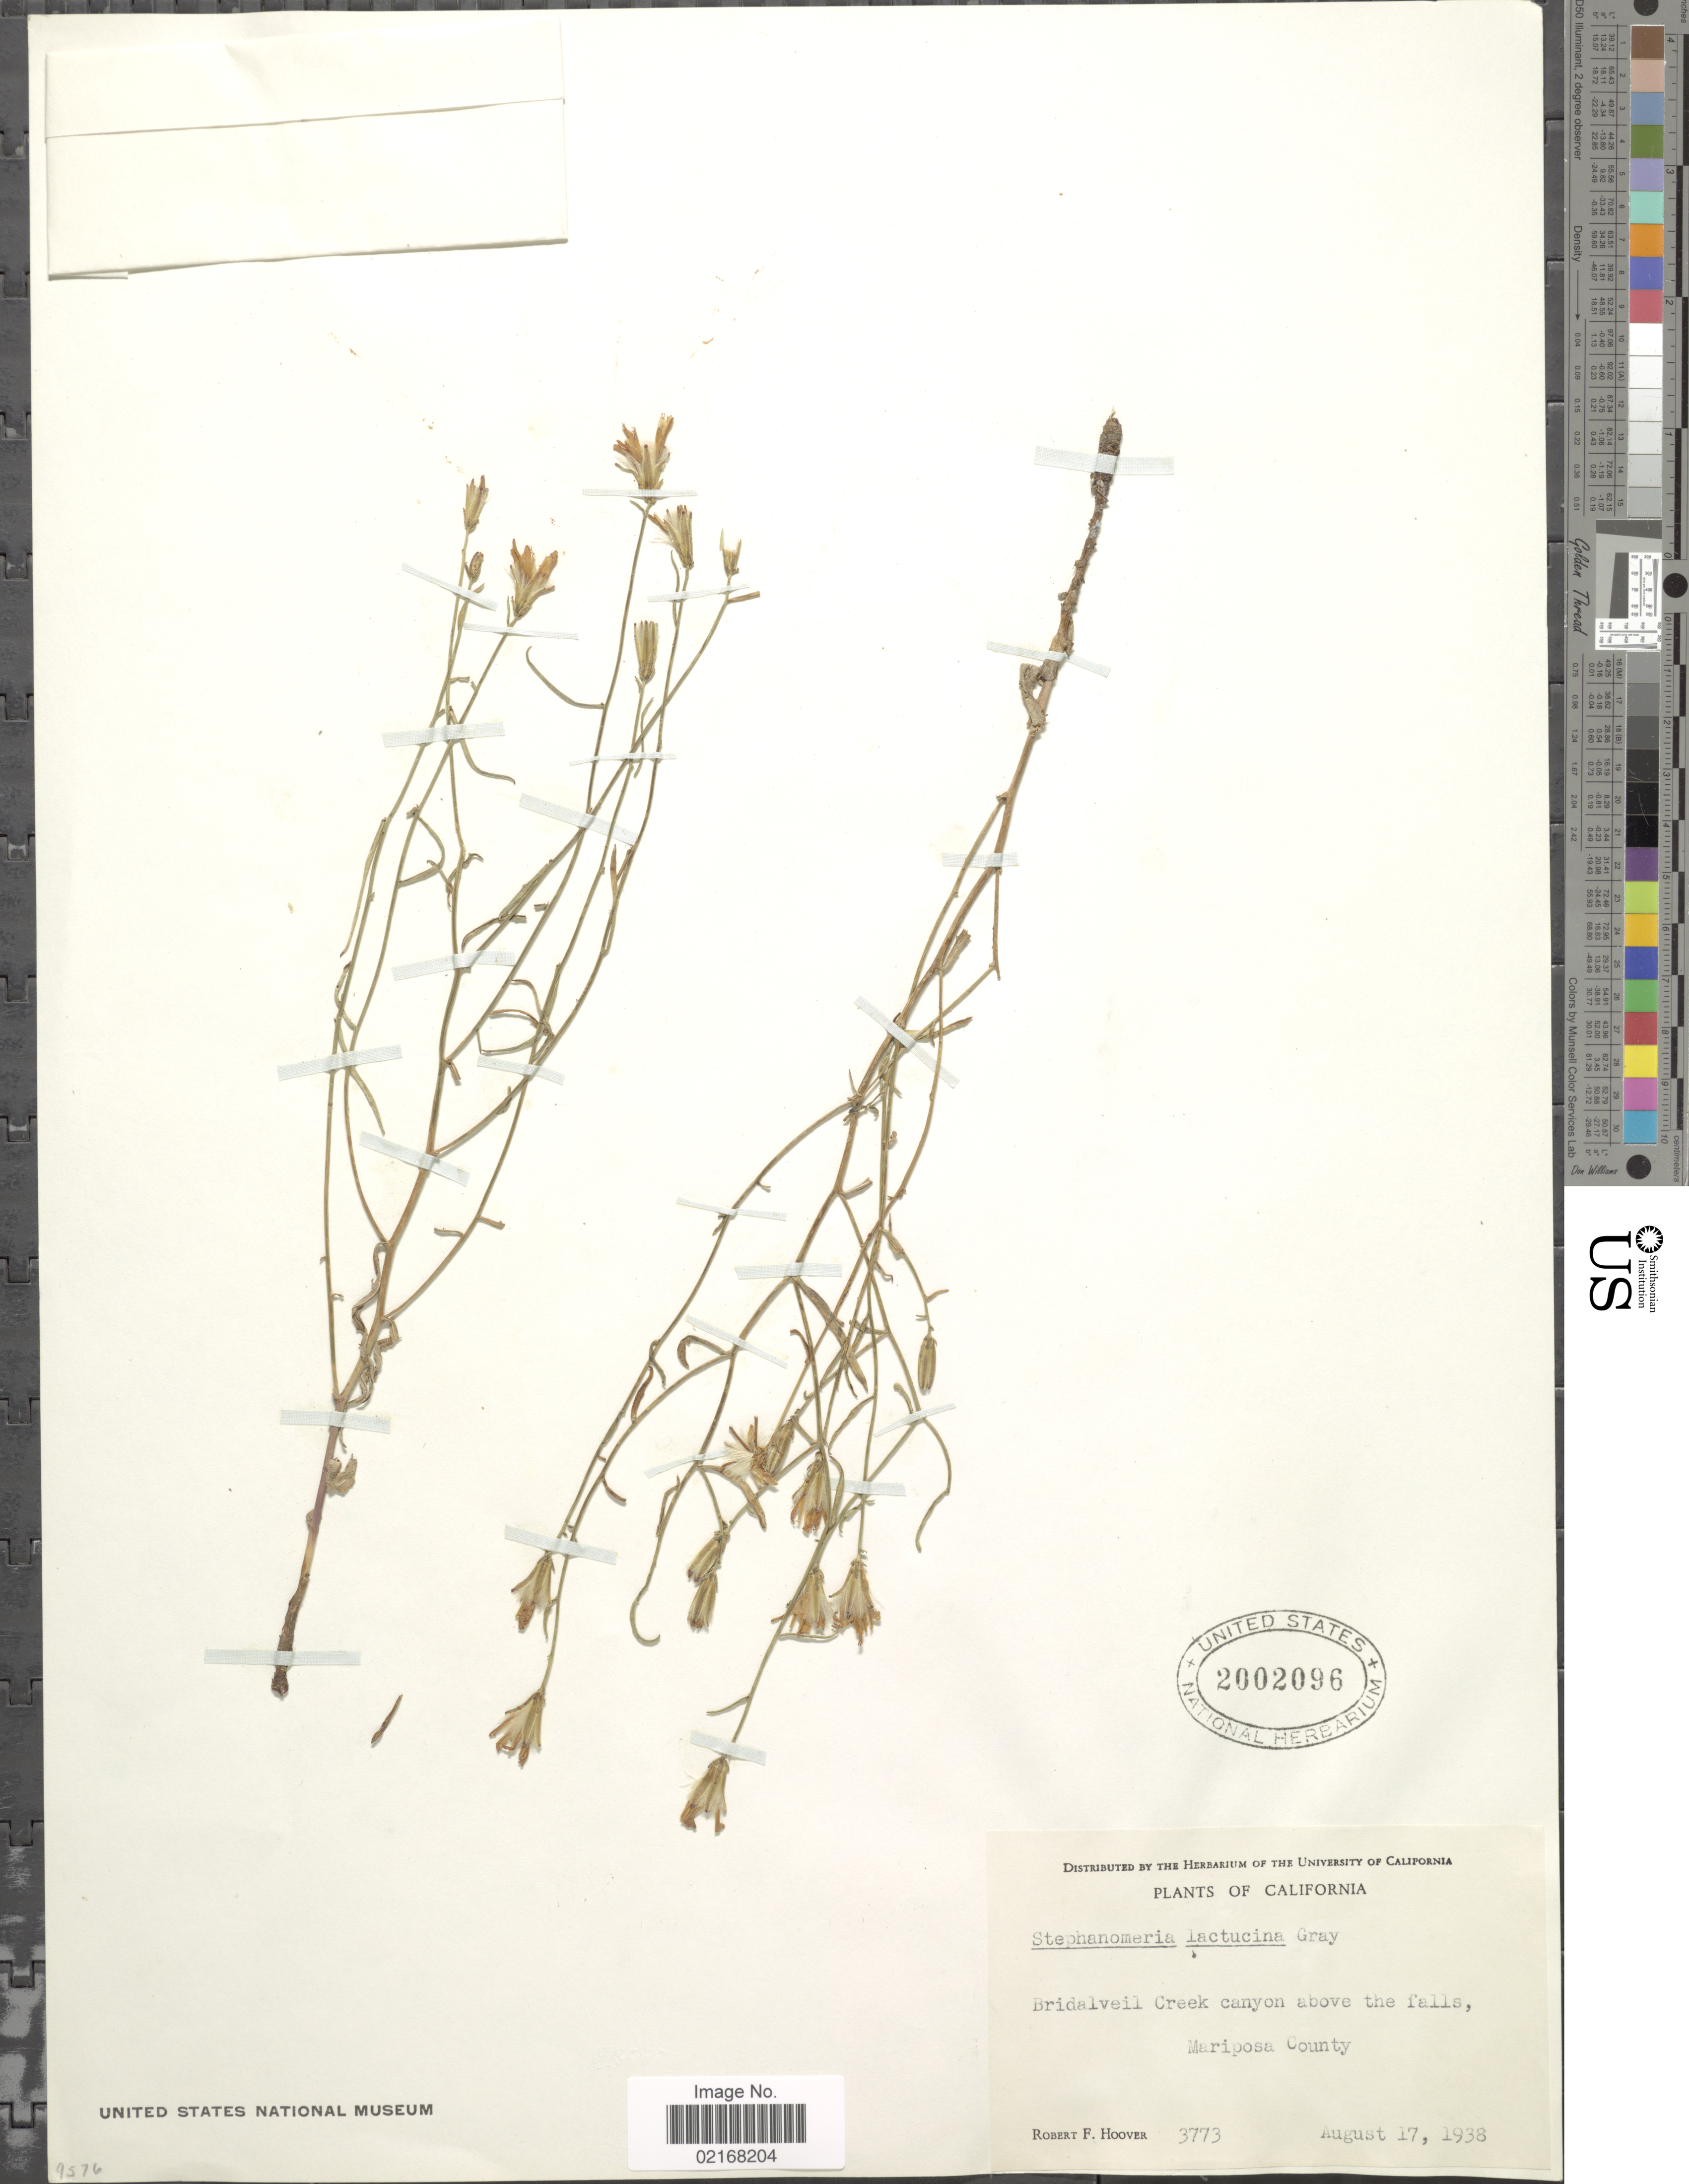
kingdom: Plantae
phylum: Tracheophyta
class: Magnoliopsida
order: Asterales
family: Asteraceae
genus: Stephanomeria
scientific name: Stephanomeria lactucina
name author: A. Gray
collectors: R. F. Hoover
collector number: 3773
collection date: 1938-08-17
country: United States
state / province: California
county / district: Mariposa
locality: Bridalveil Creek canyon above the falls, Mariposa County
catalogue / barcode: US 2002096